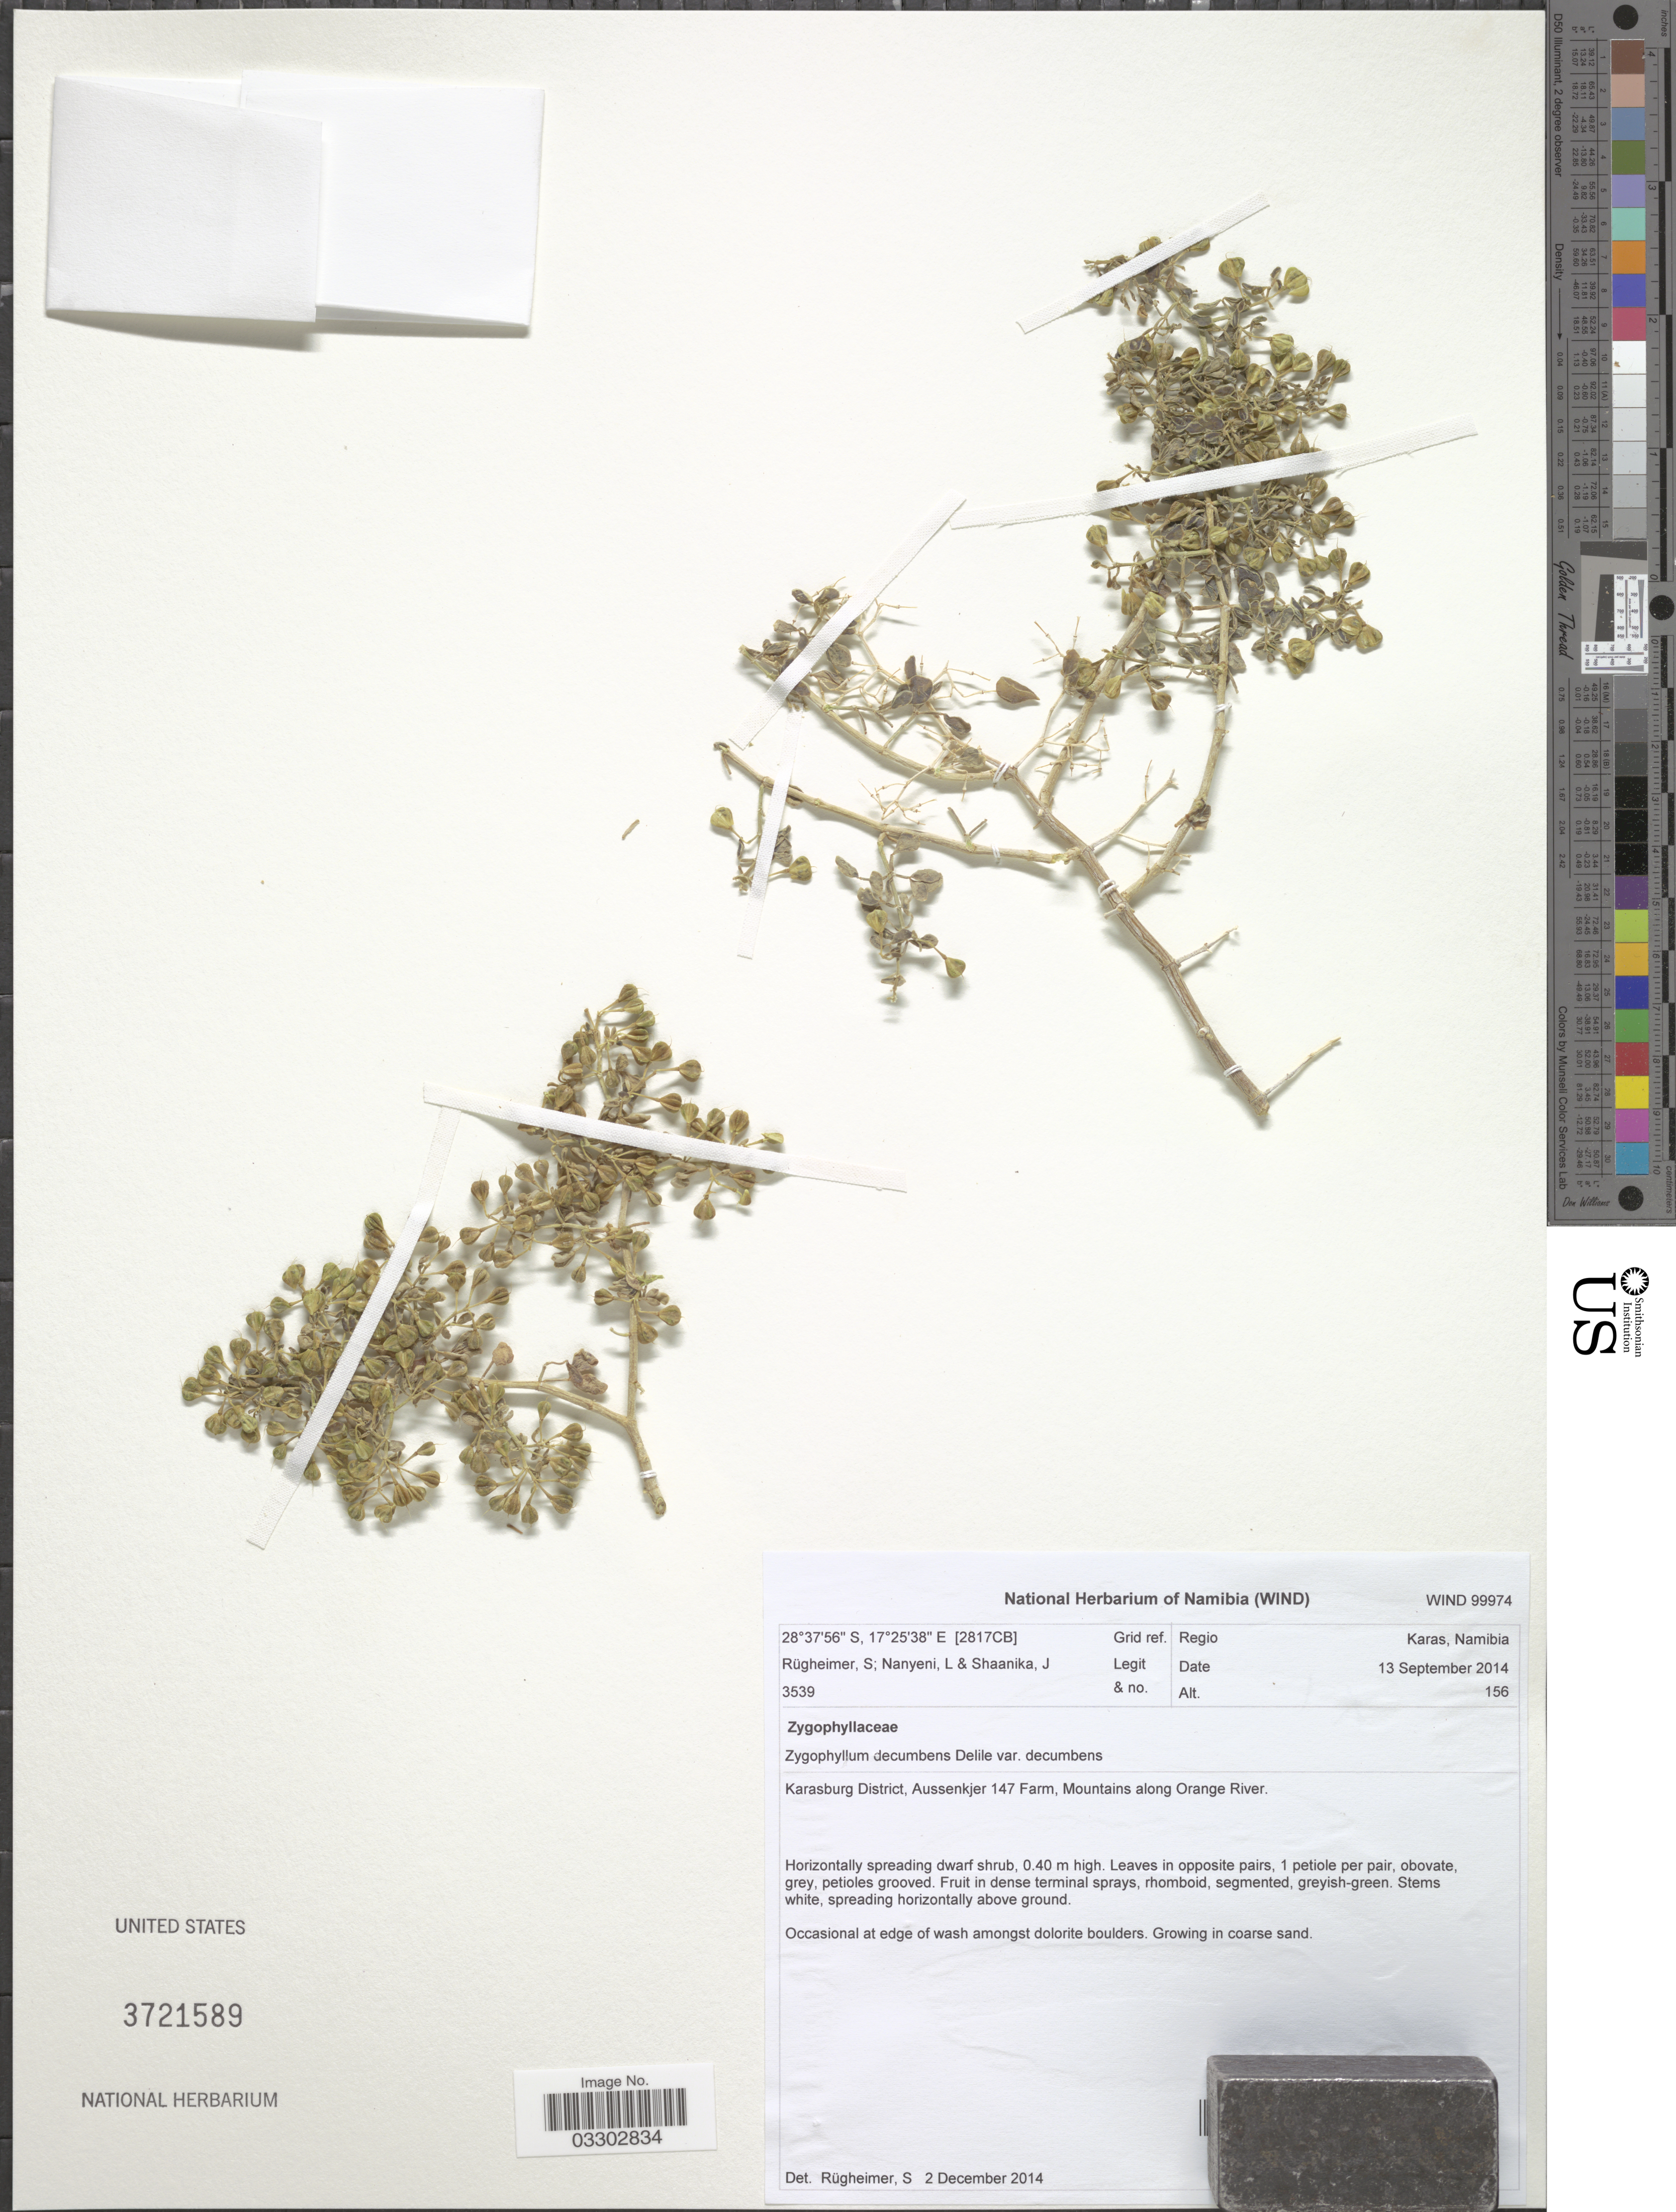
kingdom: Plantae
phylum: Tracheophyta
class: Magnoliopsida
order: Zygophyllales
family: Zygophyllaceae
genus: Zygophyllum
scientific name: Zygophyllum decumbens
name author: Delile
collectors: S. Rugheimer, L. Nanyeni & J. Shaanika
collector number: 3539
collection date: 2014-09-13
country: Namibia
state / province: Karas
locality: [2817CB] Grid ref. Karasburg District, Aussenkjer 147 Farm, Mountains along Orange River.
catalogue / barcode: US 3721589